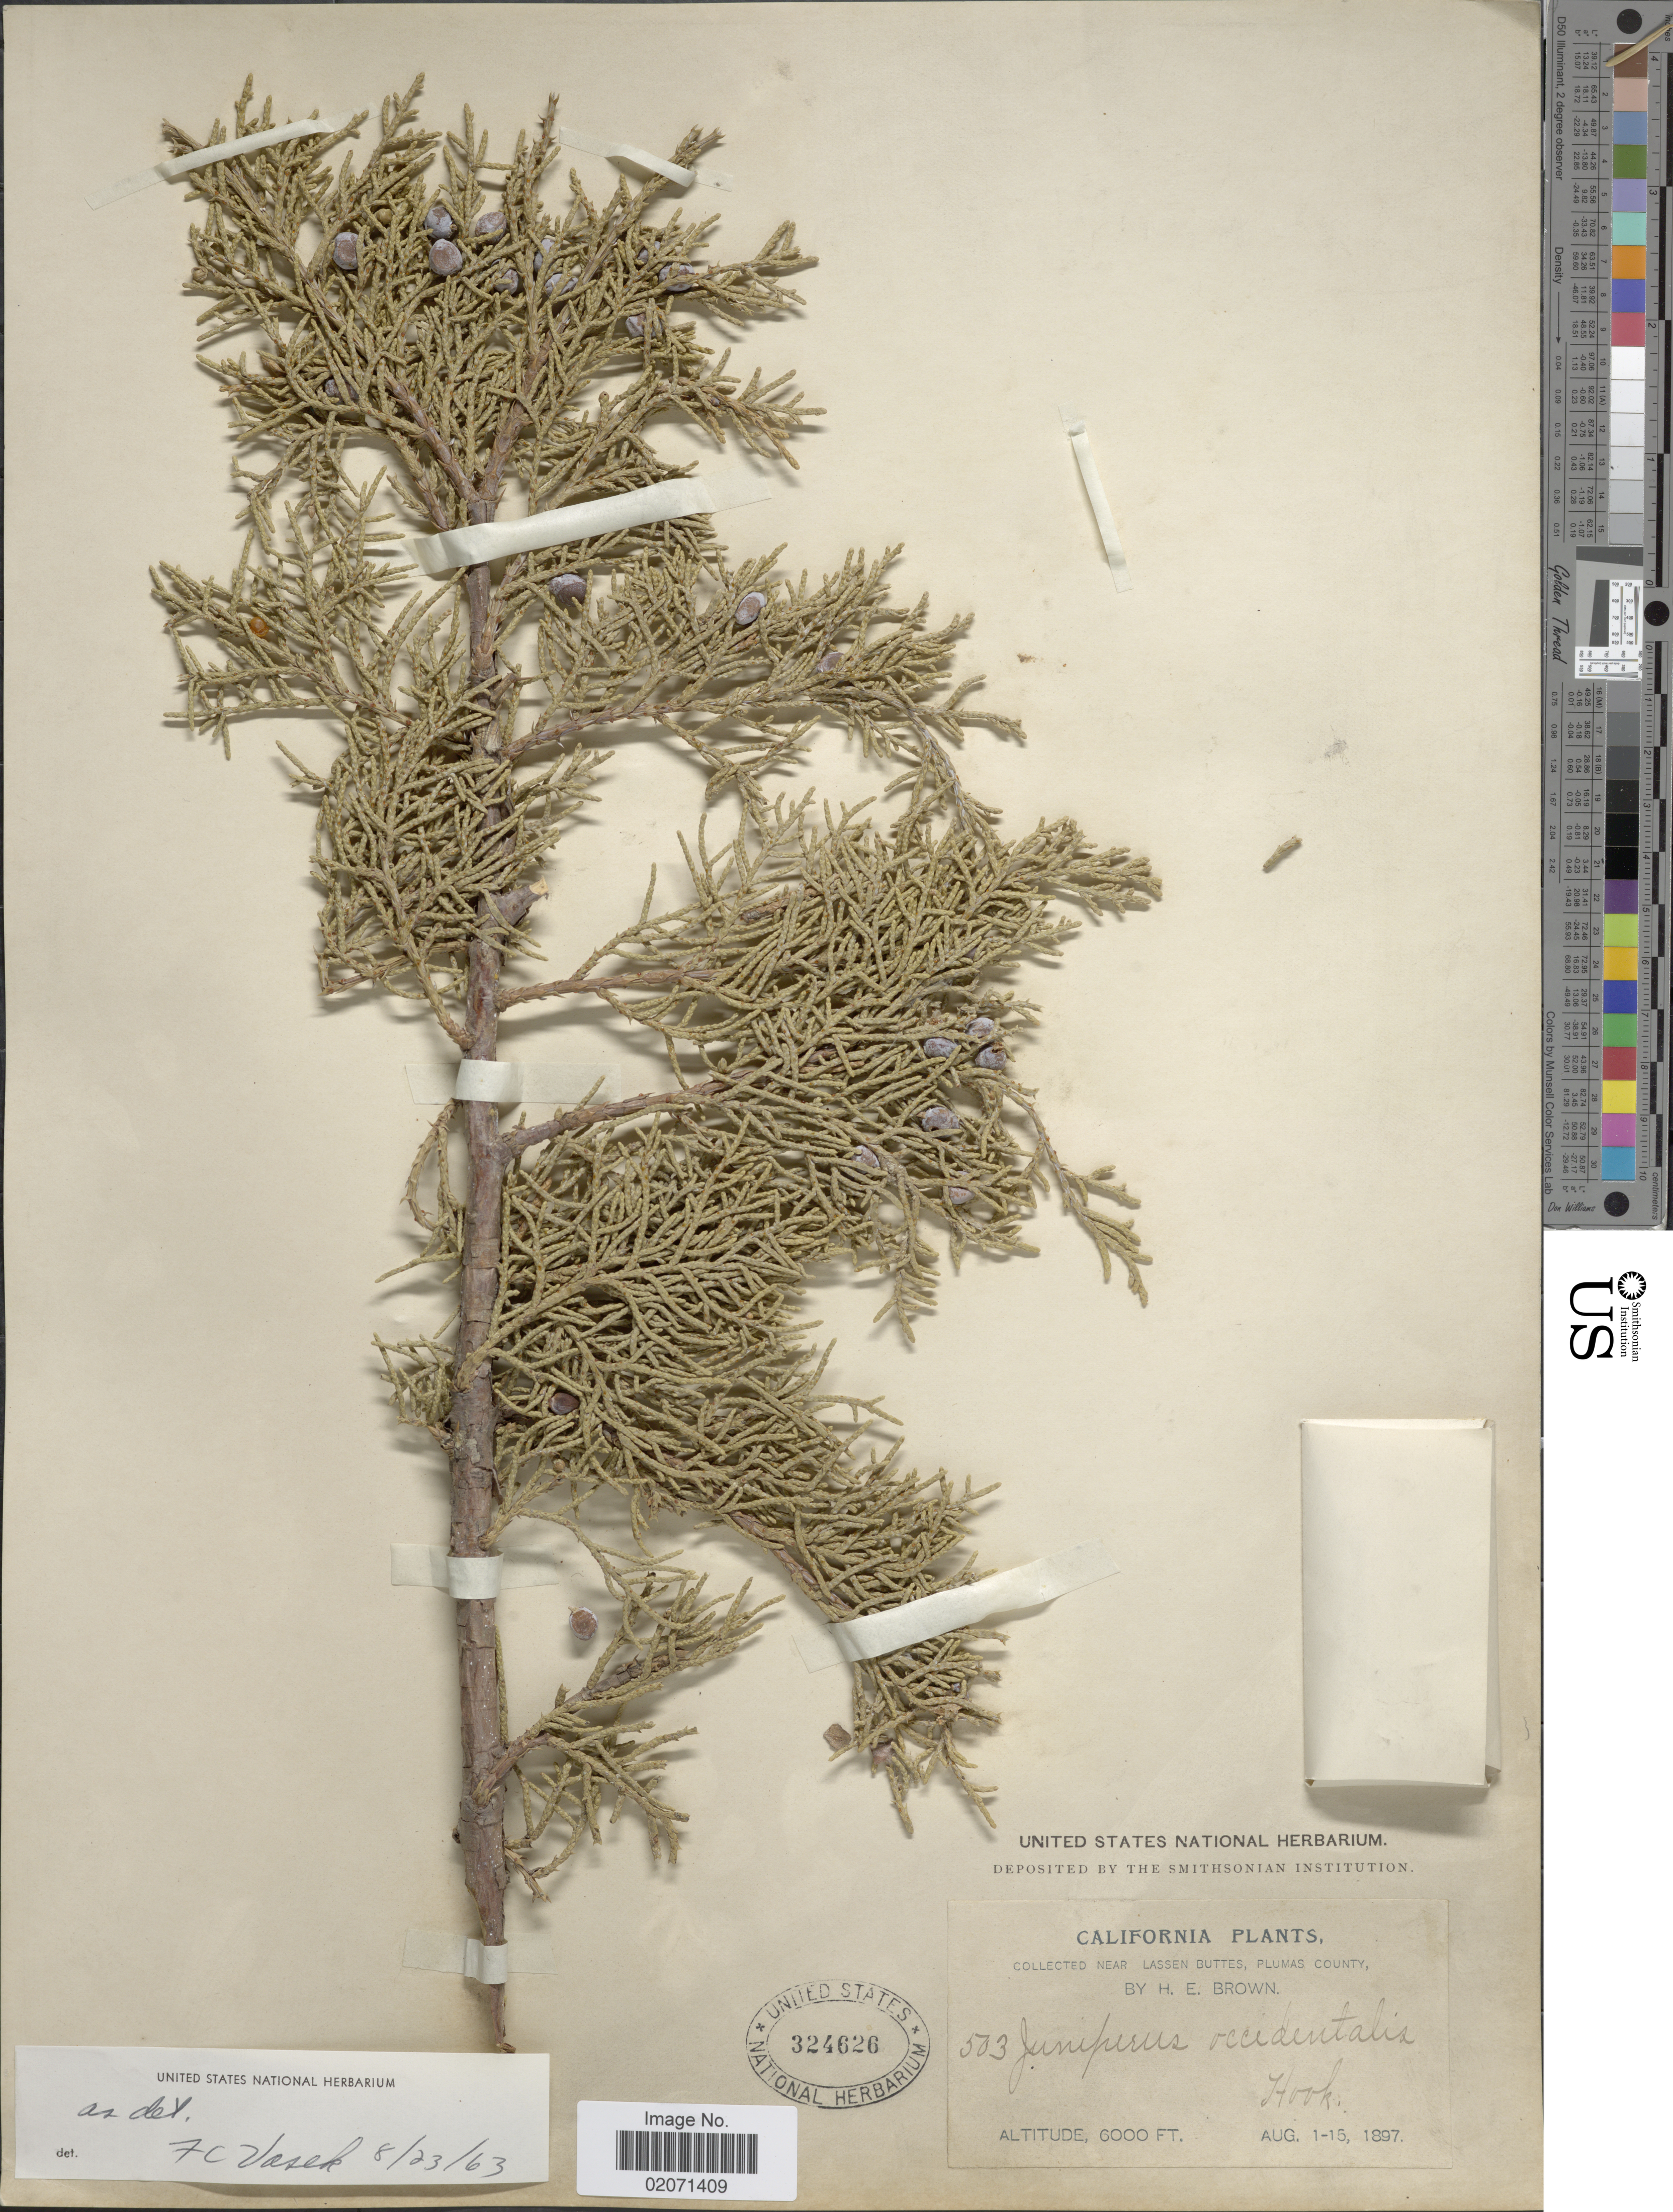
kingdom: Plantae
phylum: Tracheophyta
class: Pinopsida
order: Pinales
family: Cupressaceae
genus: Juniperus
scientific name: Juniperus occidentalis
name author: Hook.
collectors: H. E. Brown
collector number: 503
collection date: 1897-08-01/1897-08-15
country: United States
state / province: California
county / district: Plumas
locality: Near Lassen Buttes, Plumas County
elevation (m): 1829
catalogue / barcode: US 324626